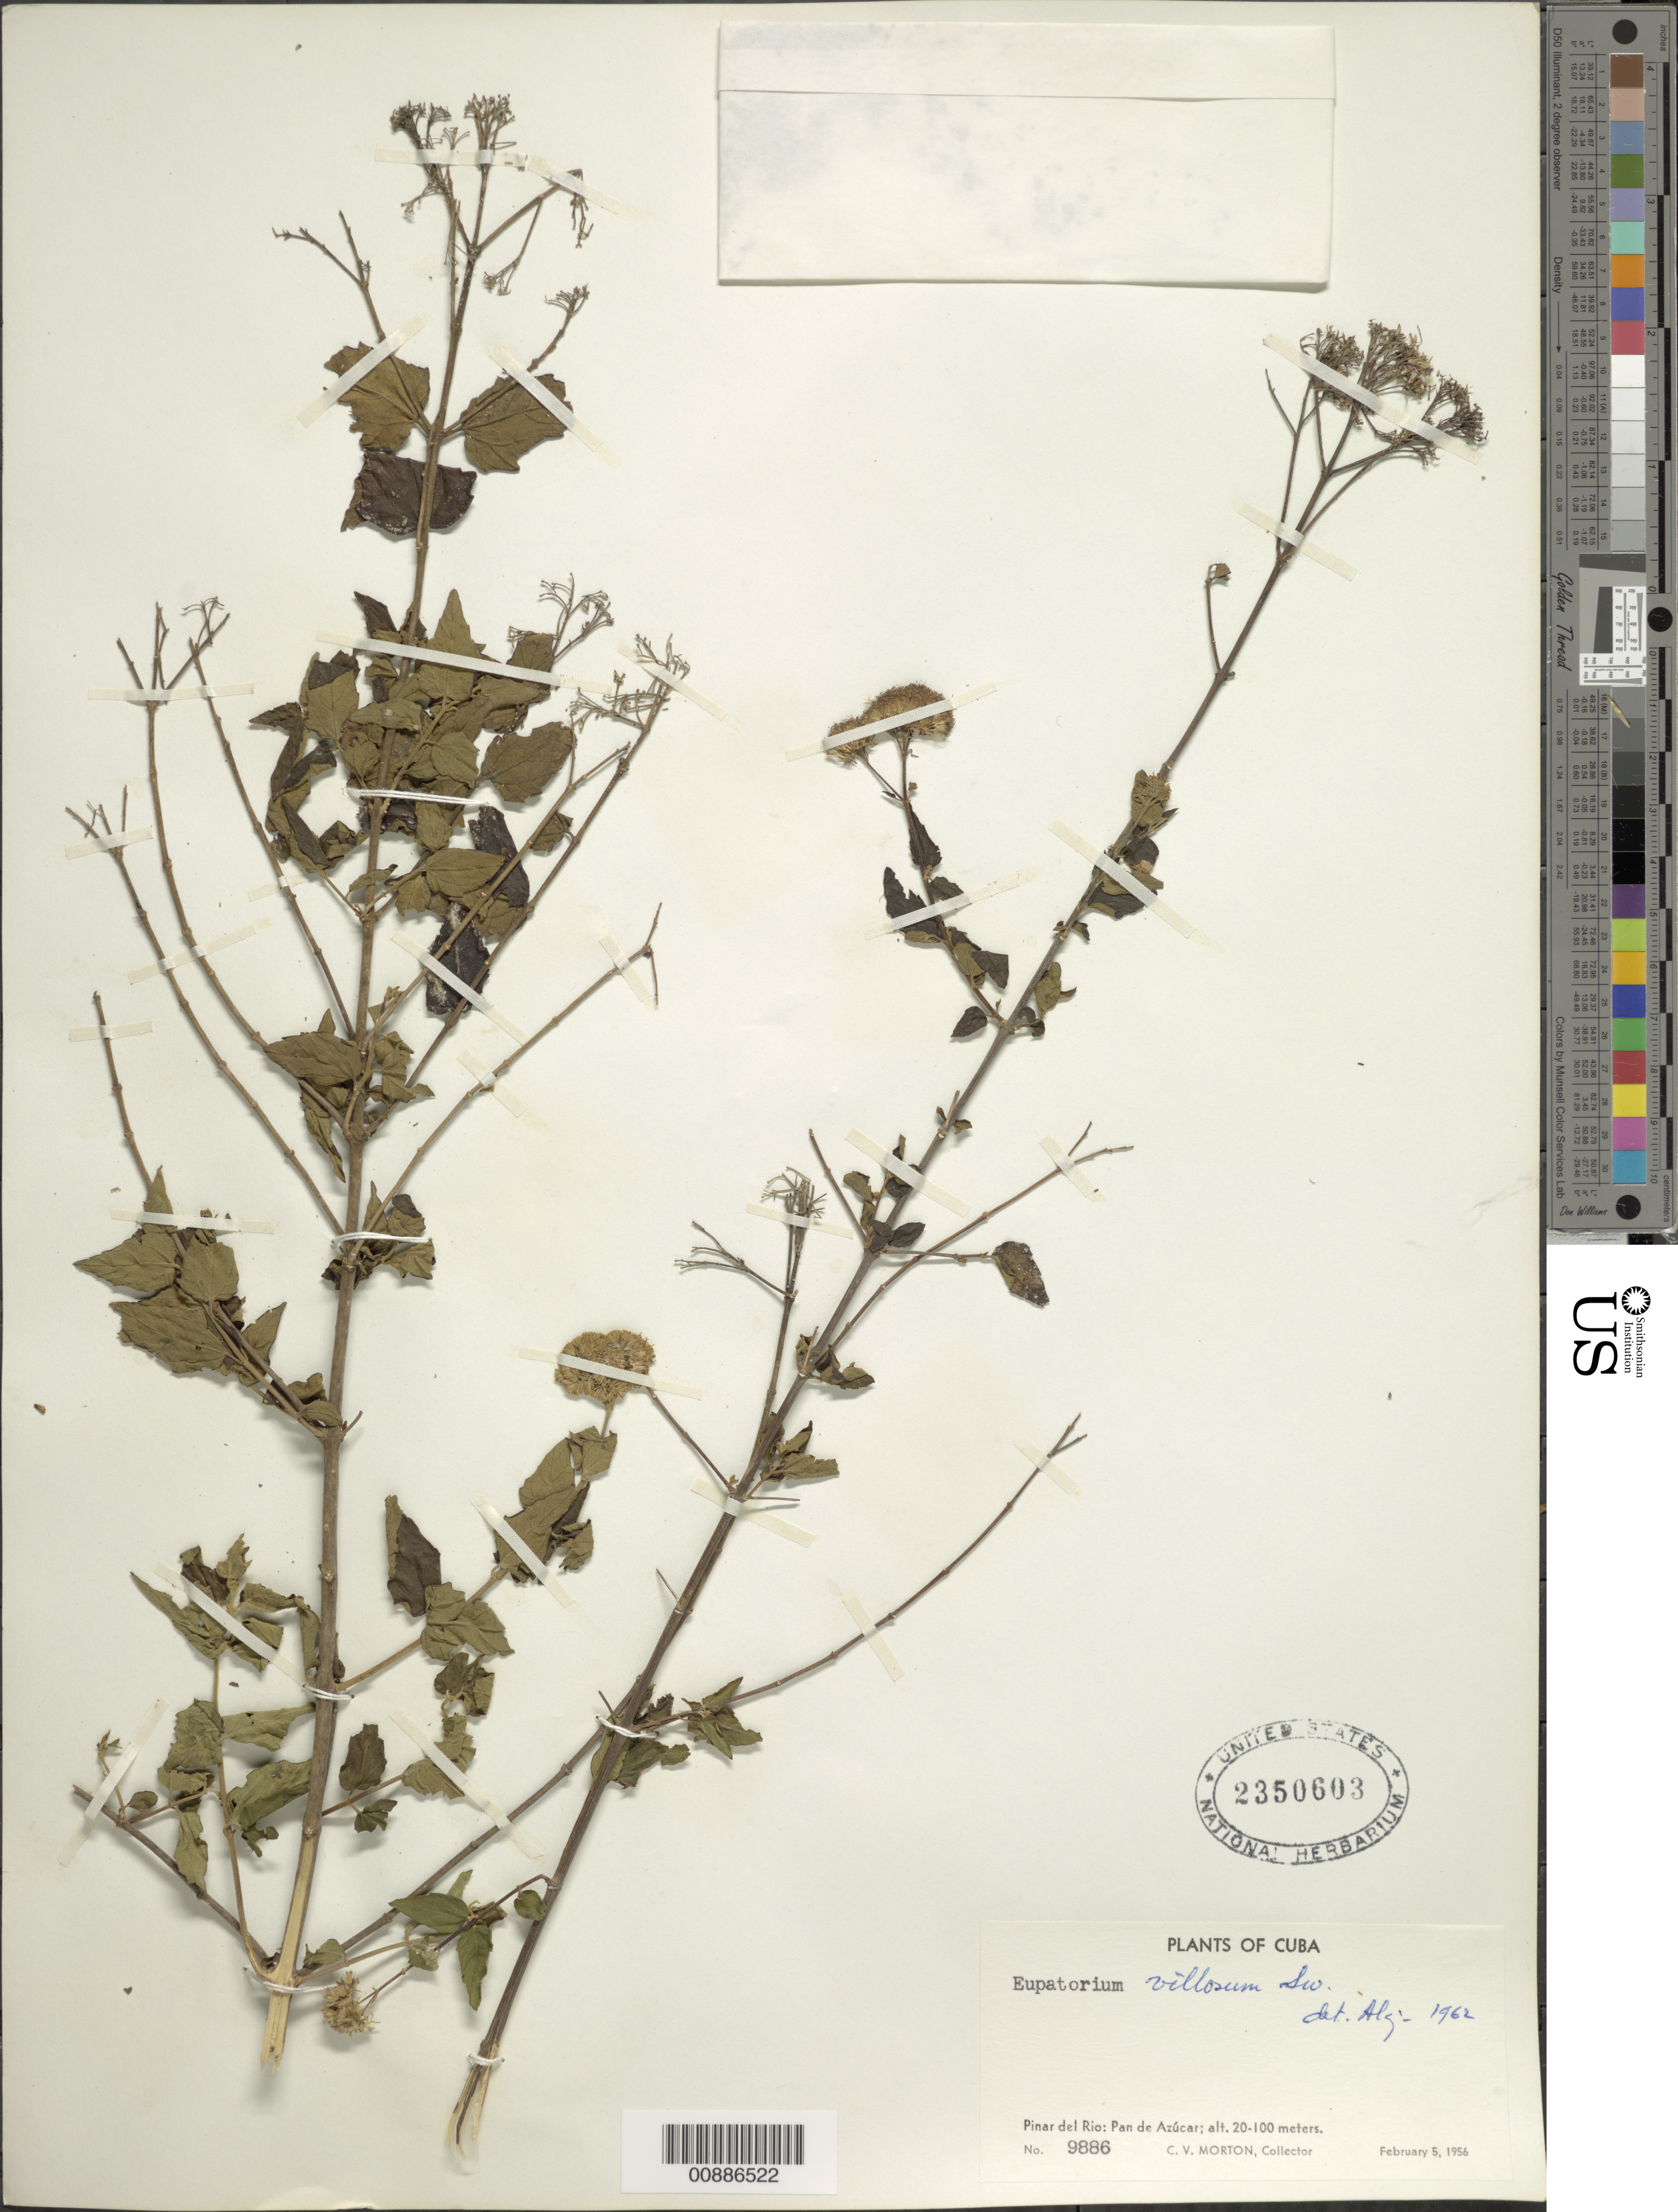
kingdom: Plantae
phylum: Tracheophyta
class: Magnoliopsida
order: Asterales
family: Asteraceae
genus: Koanophyllon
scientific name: Koanophyllon villosum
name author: (Sw.) R.M. King & H. Rob.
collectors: C. V. Morton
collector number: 9886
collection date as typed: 05 Feb 1956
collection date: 1956-02-05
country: Cuba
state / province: Pinar del Río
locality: Pan de Azucar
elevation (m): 20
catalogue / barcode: US 2350603